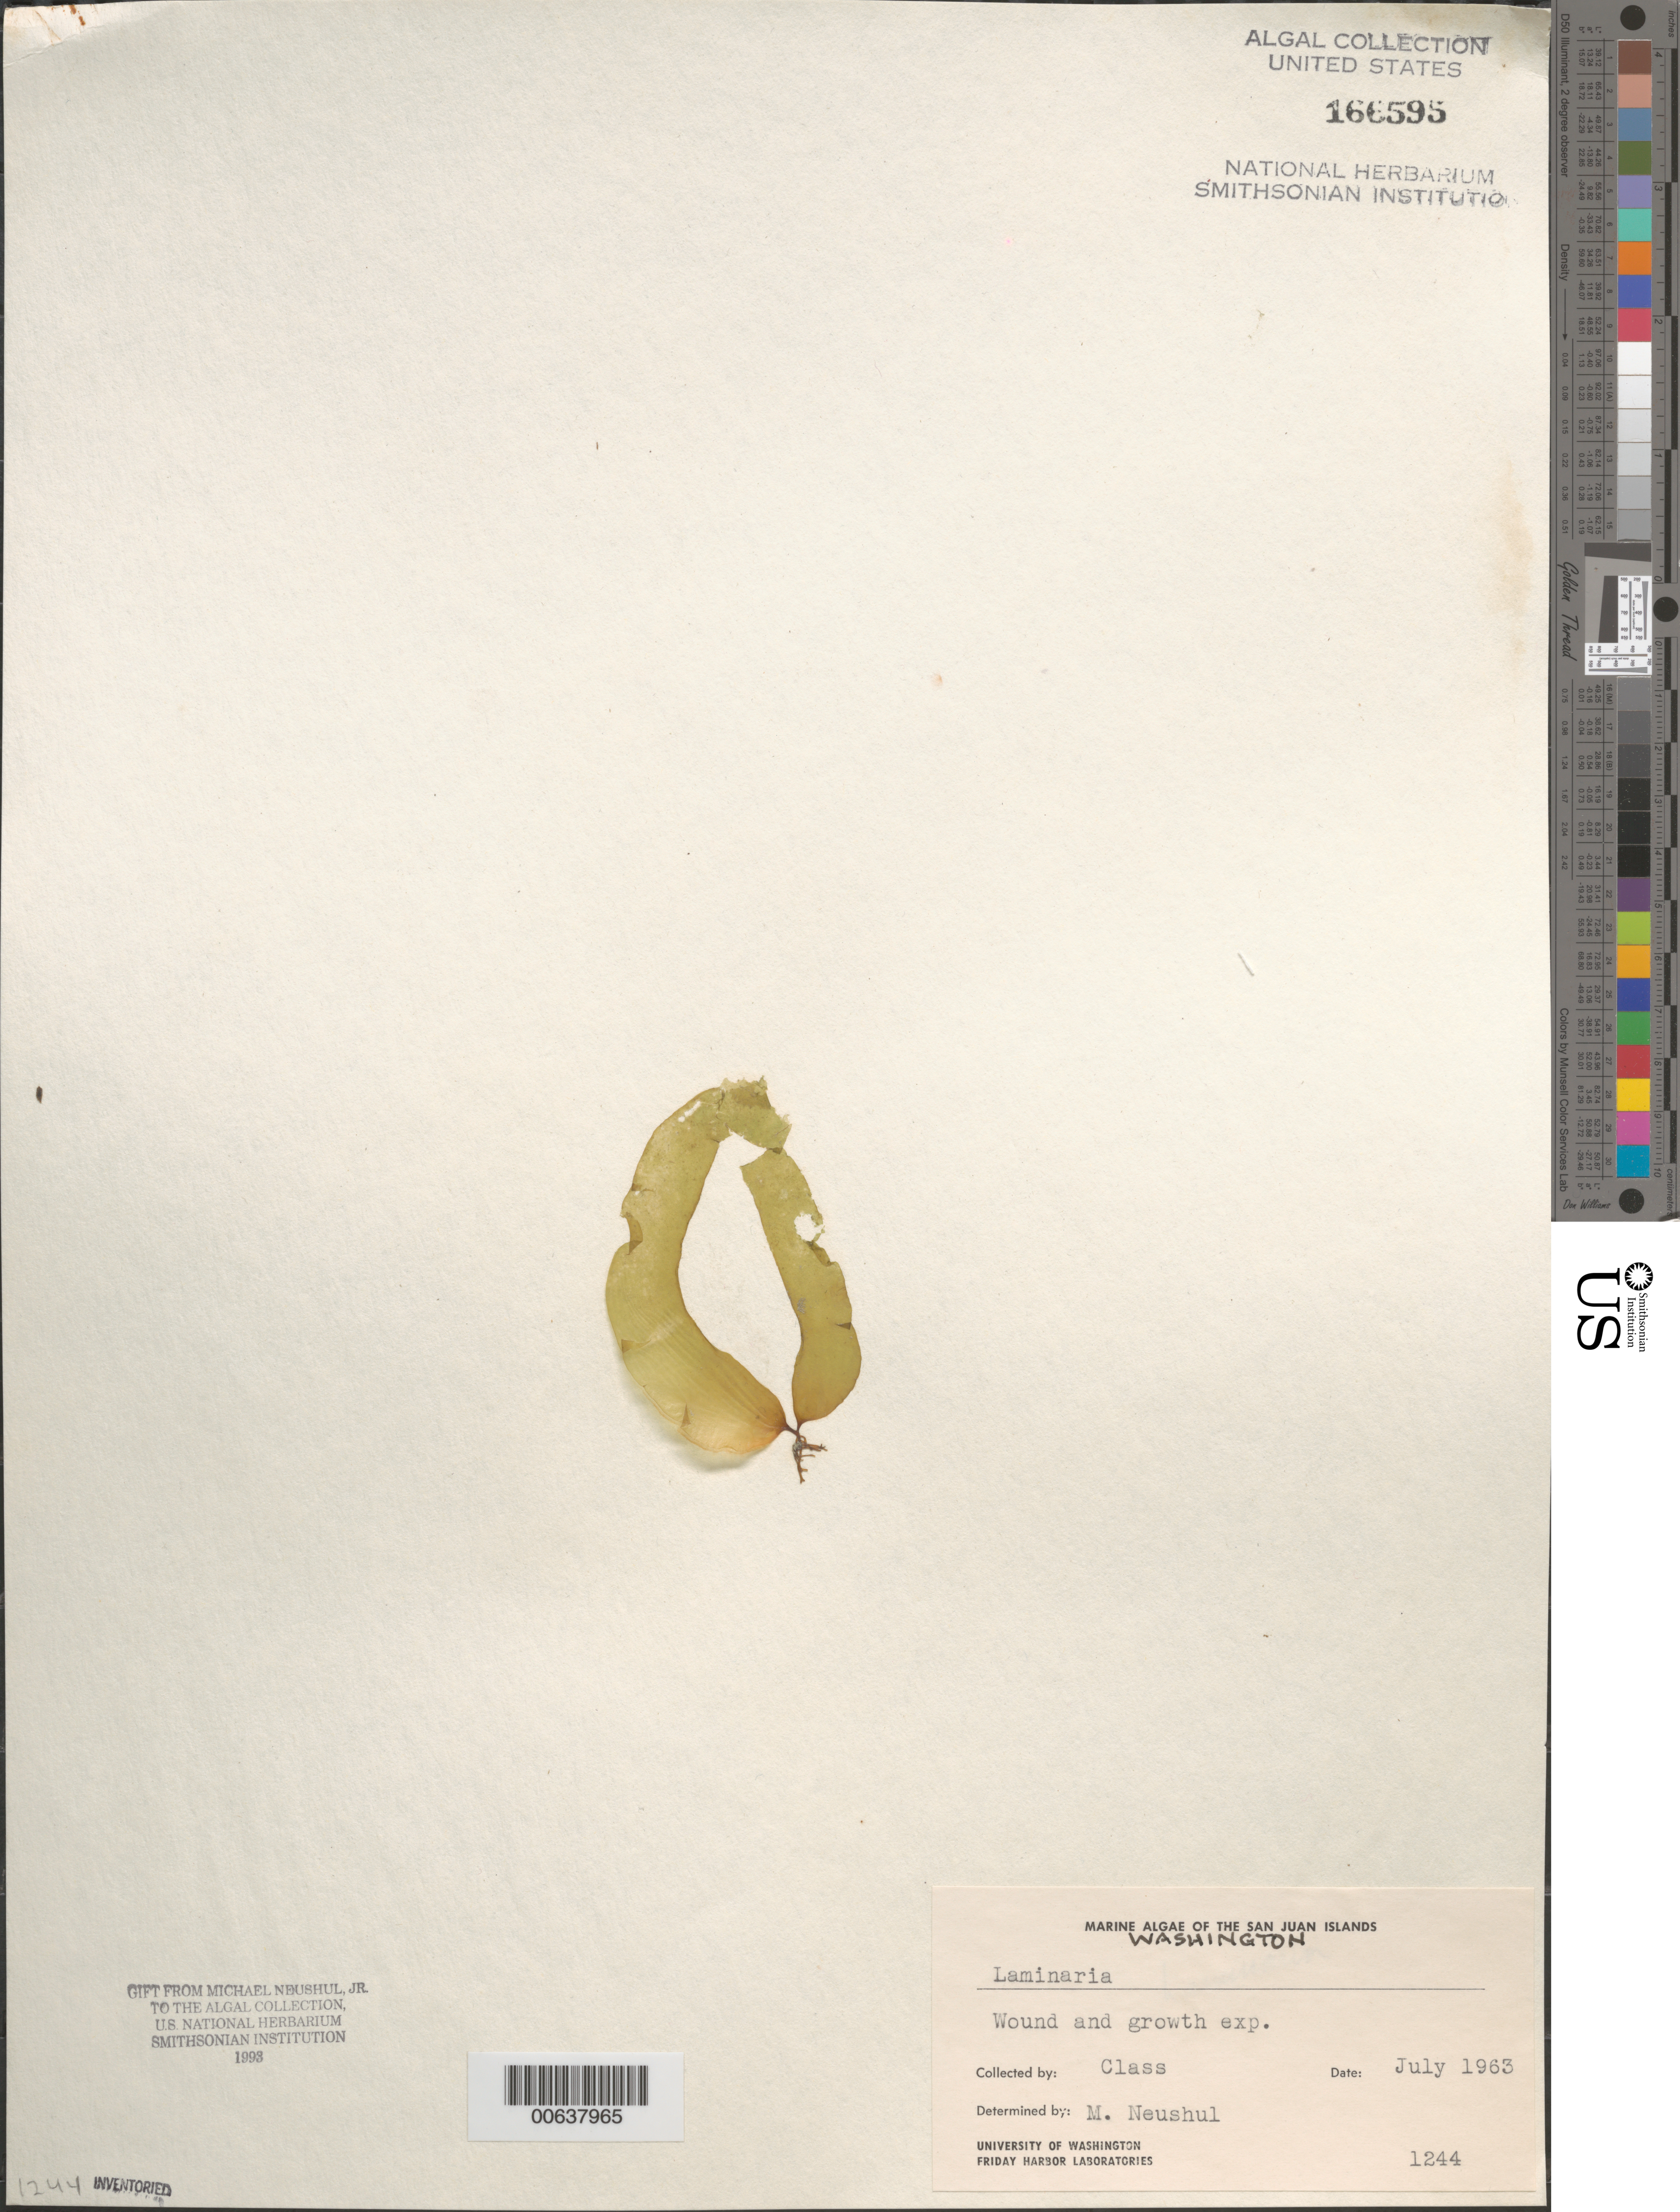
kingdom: Chromista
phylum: Ochrophyta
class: Phaeophyceae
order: Laminariales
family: Laminariaceae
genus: Laminaria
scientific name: Laminaria sp.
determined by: Neushul, M.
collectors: Students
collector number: Neushul 1244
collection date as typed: Jul 1963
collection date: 1963-07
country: United States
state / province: Washington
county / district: San Juan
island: San Juan Islands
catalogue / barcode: US 166595